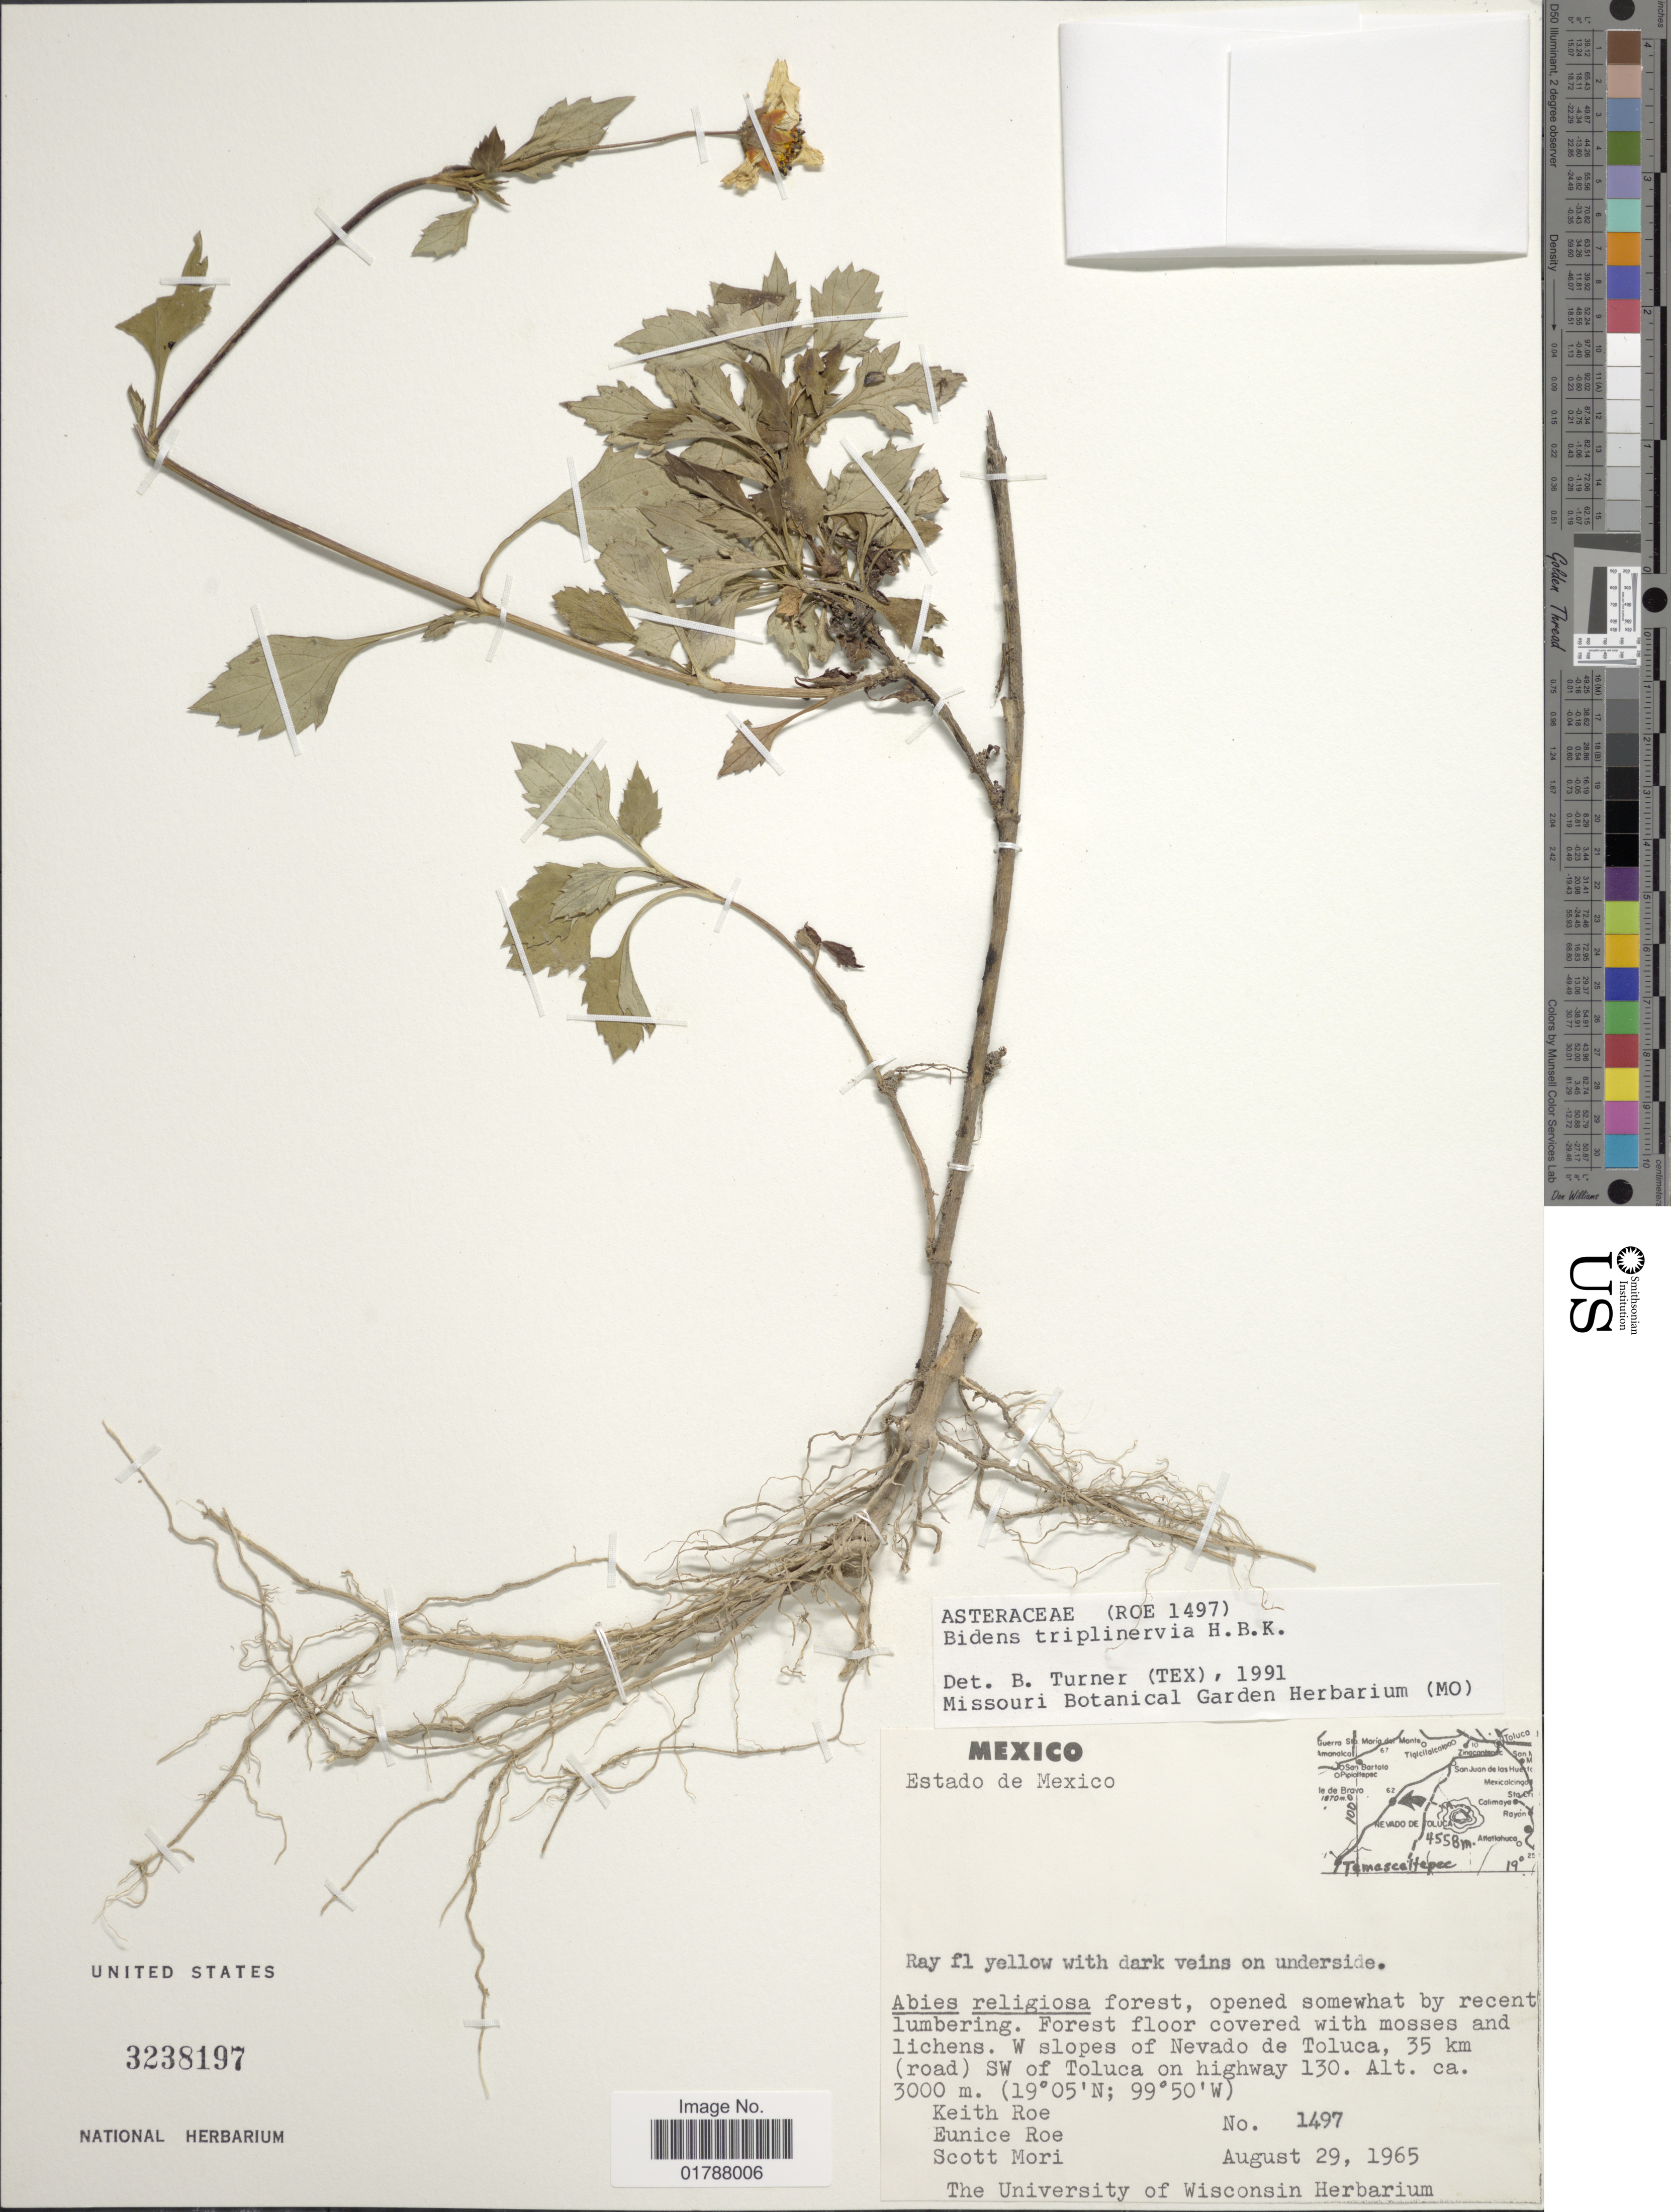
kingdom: Plantae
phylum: Tracheophyta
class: Magnoliopsida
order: Asterales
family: Asteraceae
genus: Bidens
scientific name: Bidens triplinervia var. mollis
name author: (Poepp.) Sherff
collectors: K. E. Roe, E. Roe & S. Mori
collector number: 1497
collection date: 1965-08-29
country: Mexico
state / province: México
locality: Estado de Mexico, W slopes of Nevado de Toluca, 35 km (road) SW of Toluca on highway 130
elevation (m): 3000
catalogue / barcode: US 3238197